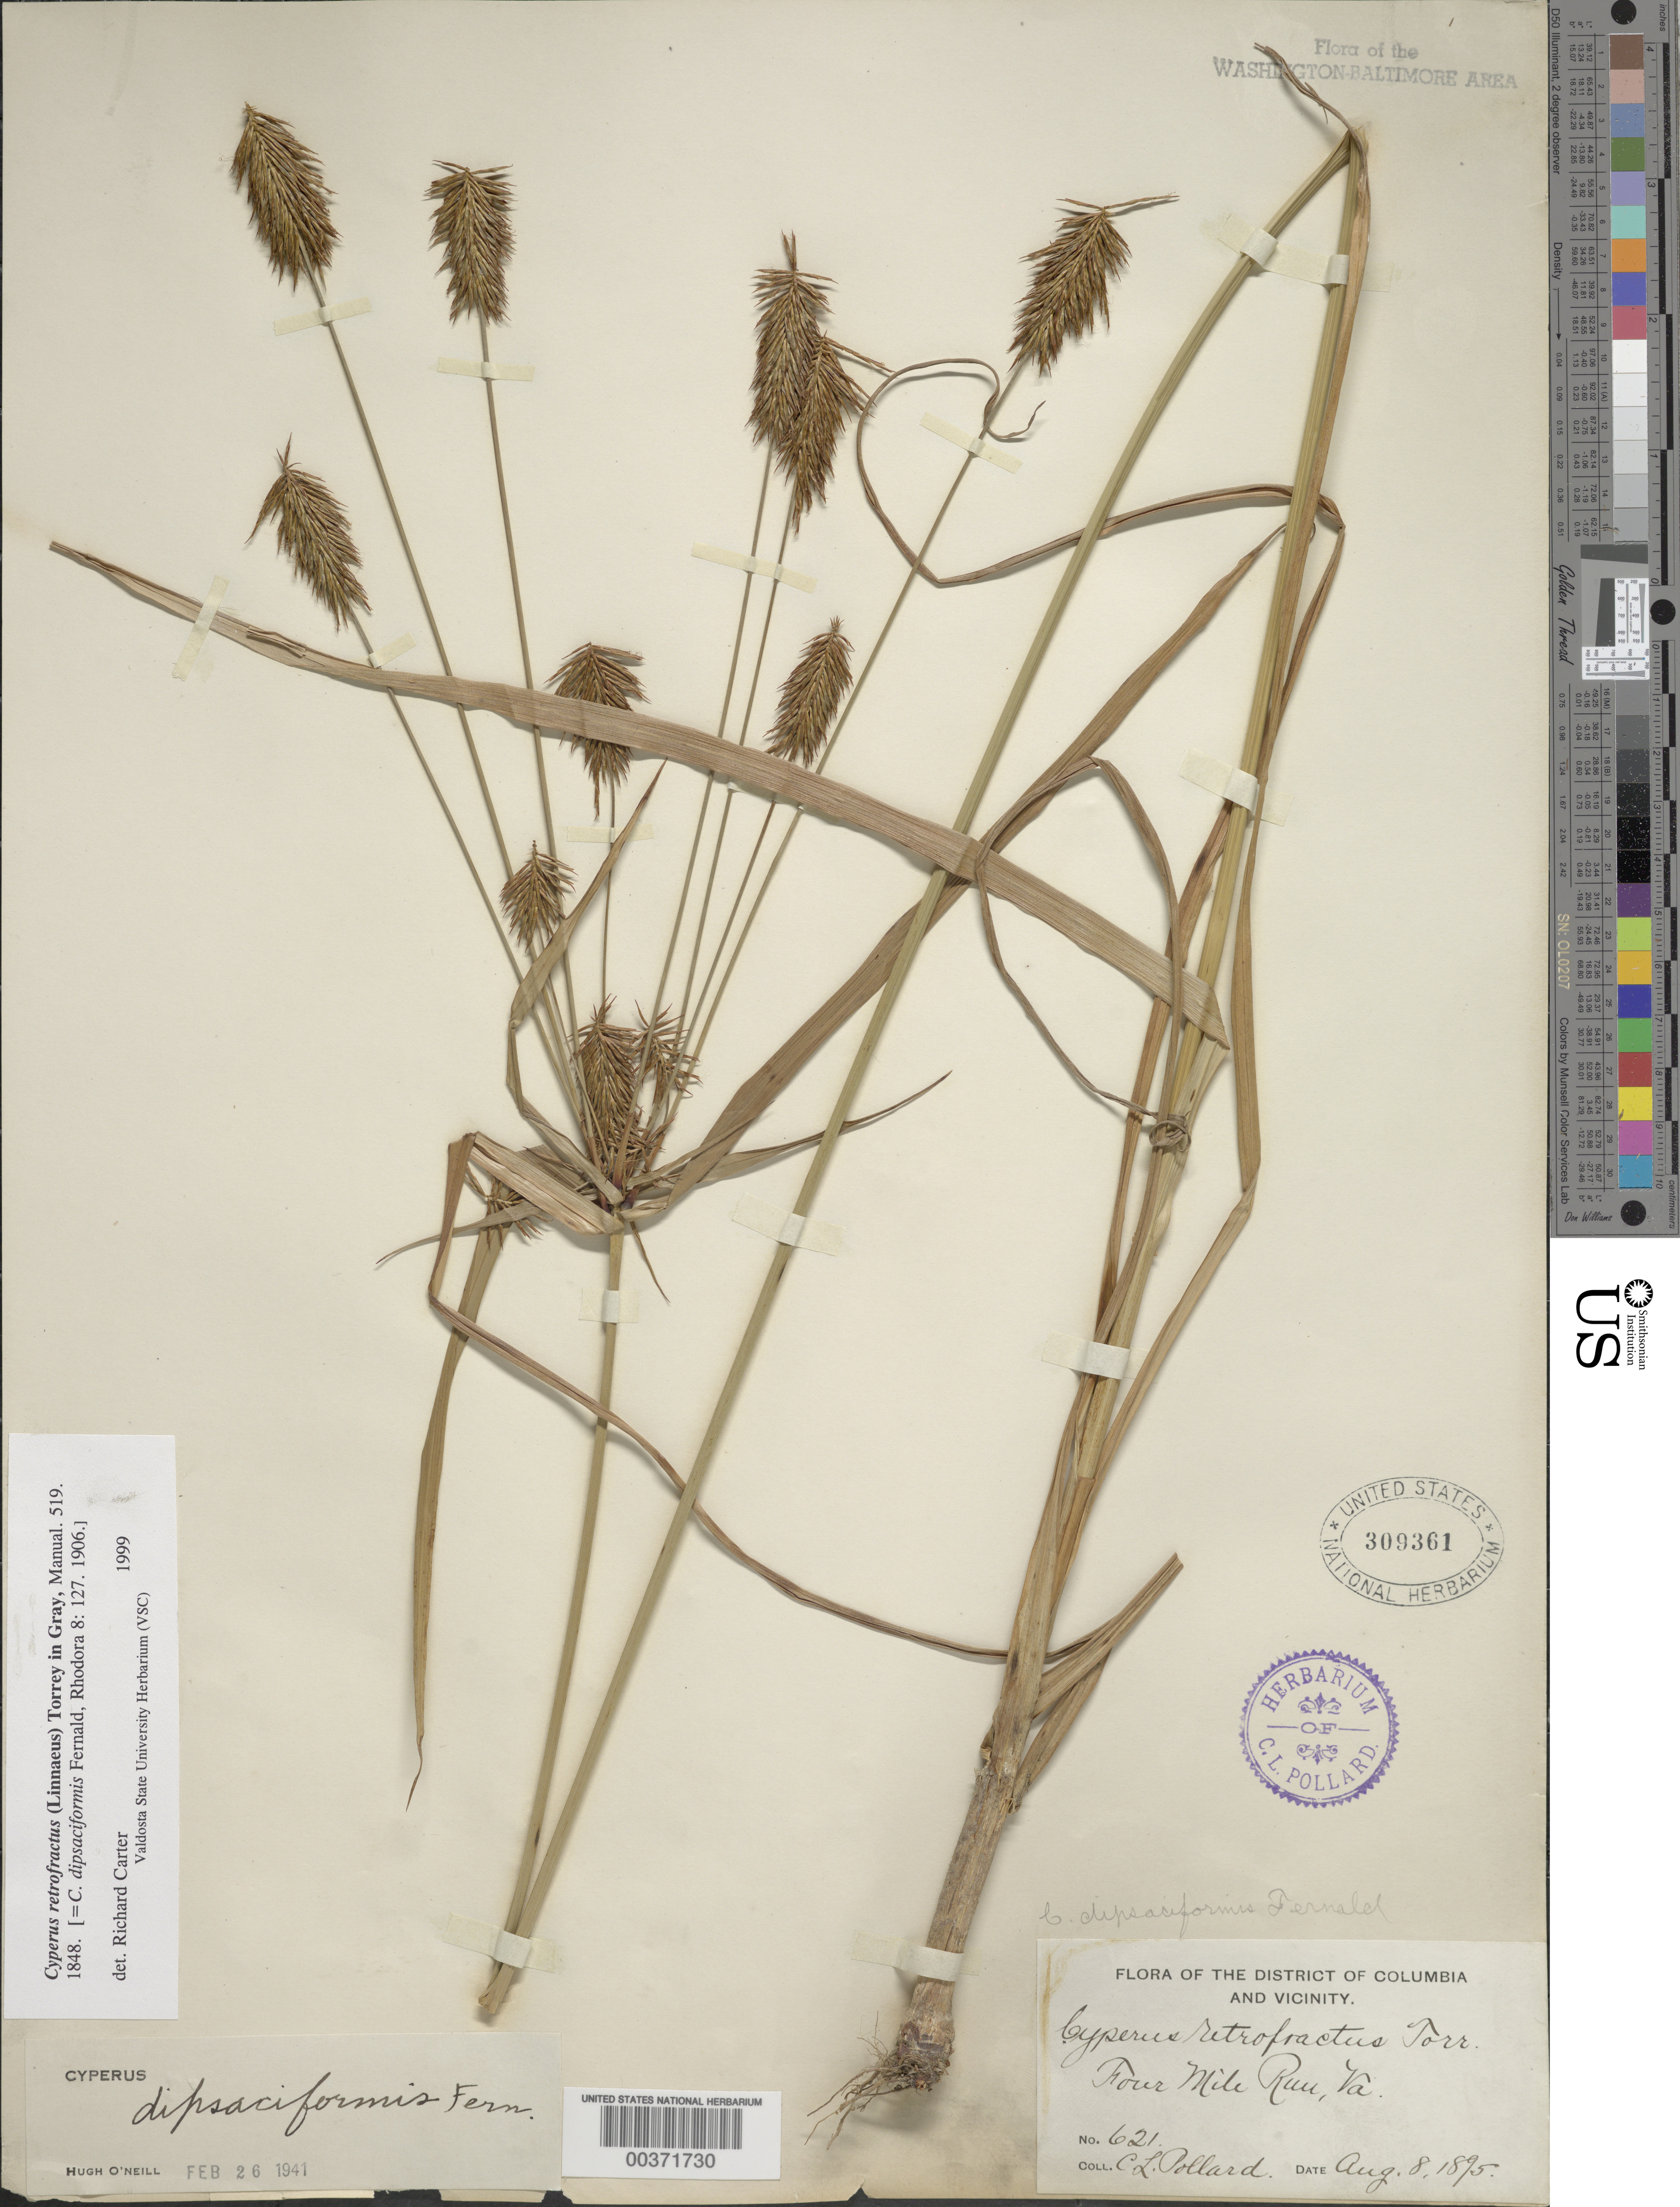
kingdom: Plantae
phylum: Tracheophyta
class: Liliopsida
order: Poales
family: Cyperaceae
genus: Cyperus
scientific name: Cyperus retrofractus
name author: (L.) Torr.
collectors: C. L. Pollard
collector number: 621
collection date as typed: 08 Aug 1895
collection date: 1895-08-08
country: United States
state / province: Virginia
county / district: Arlington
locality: Four Mile Run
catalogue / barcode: US 309361